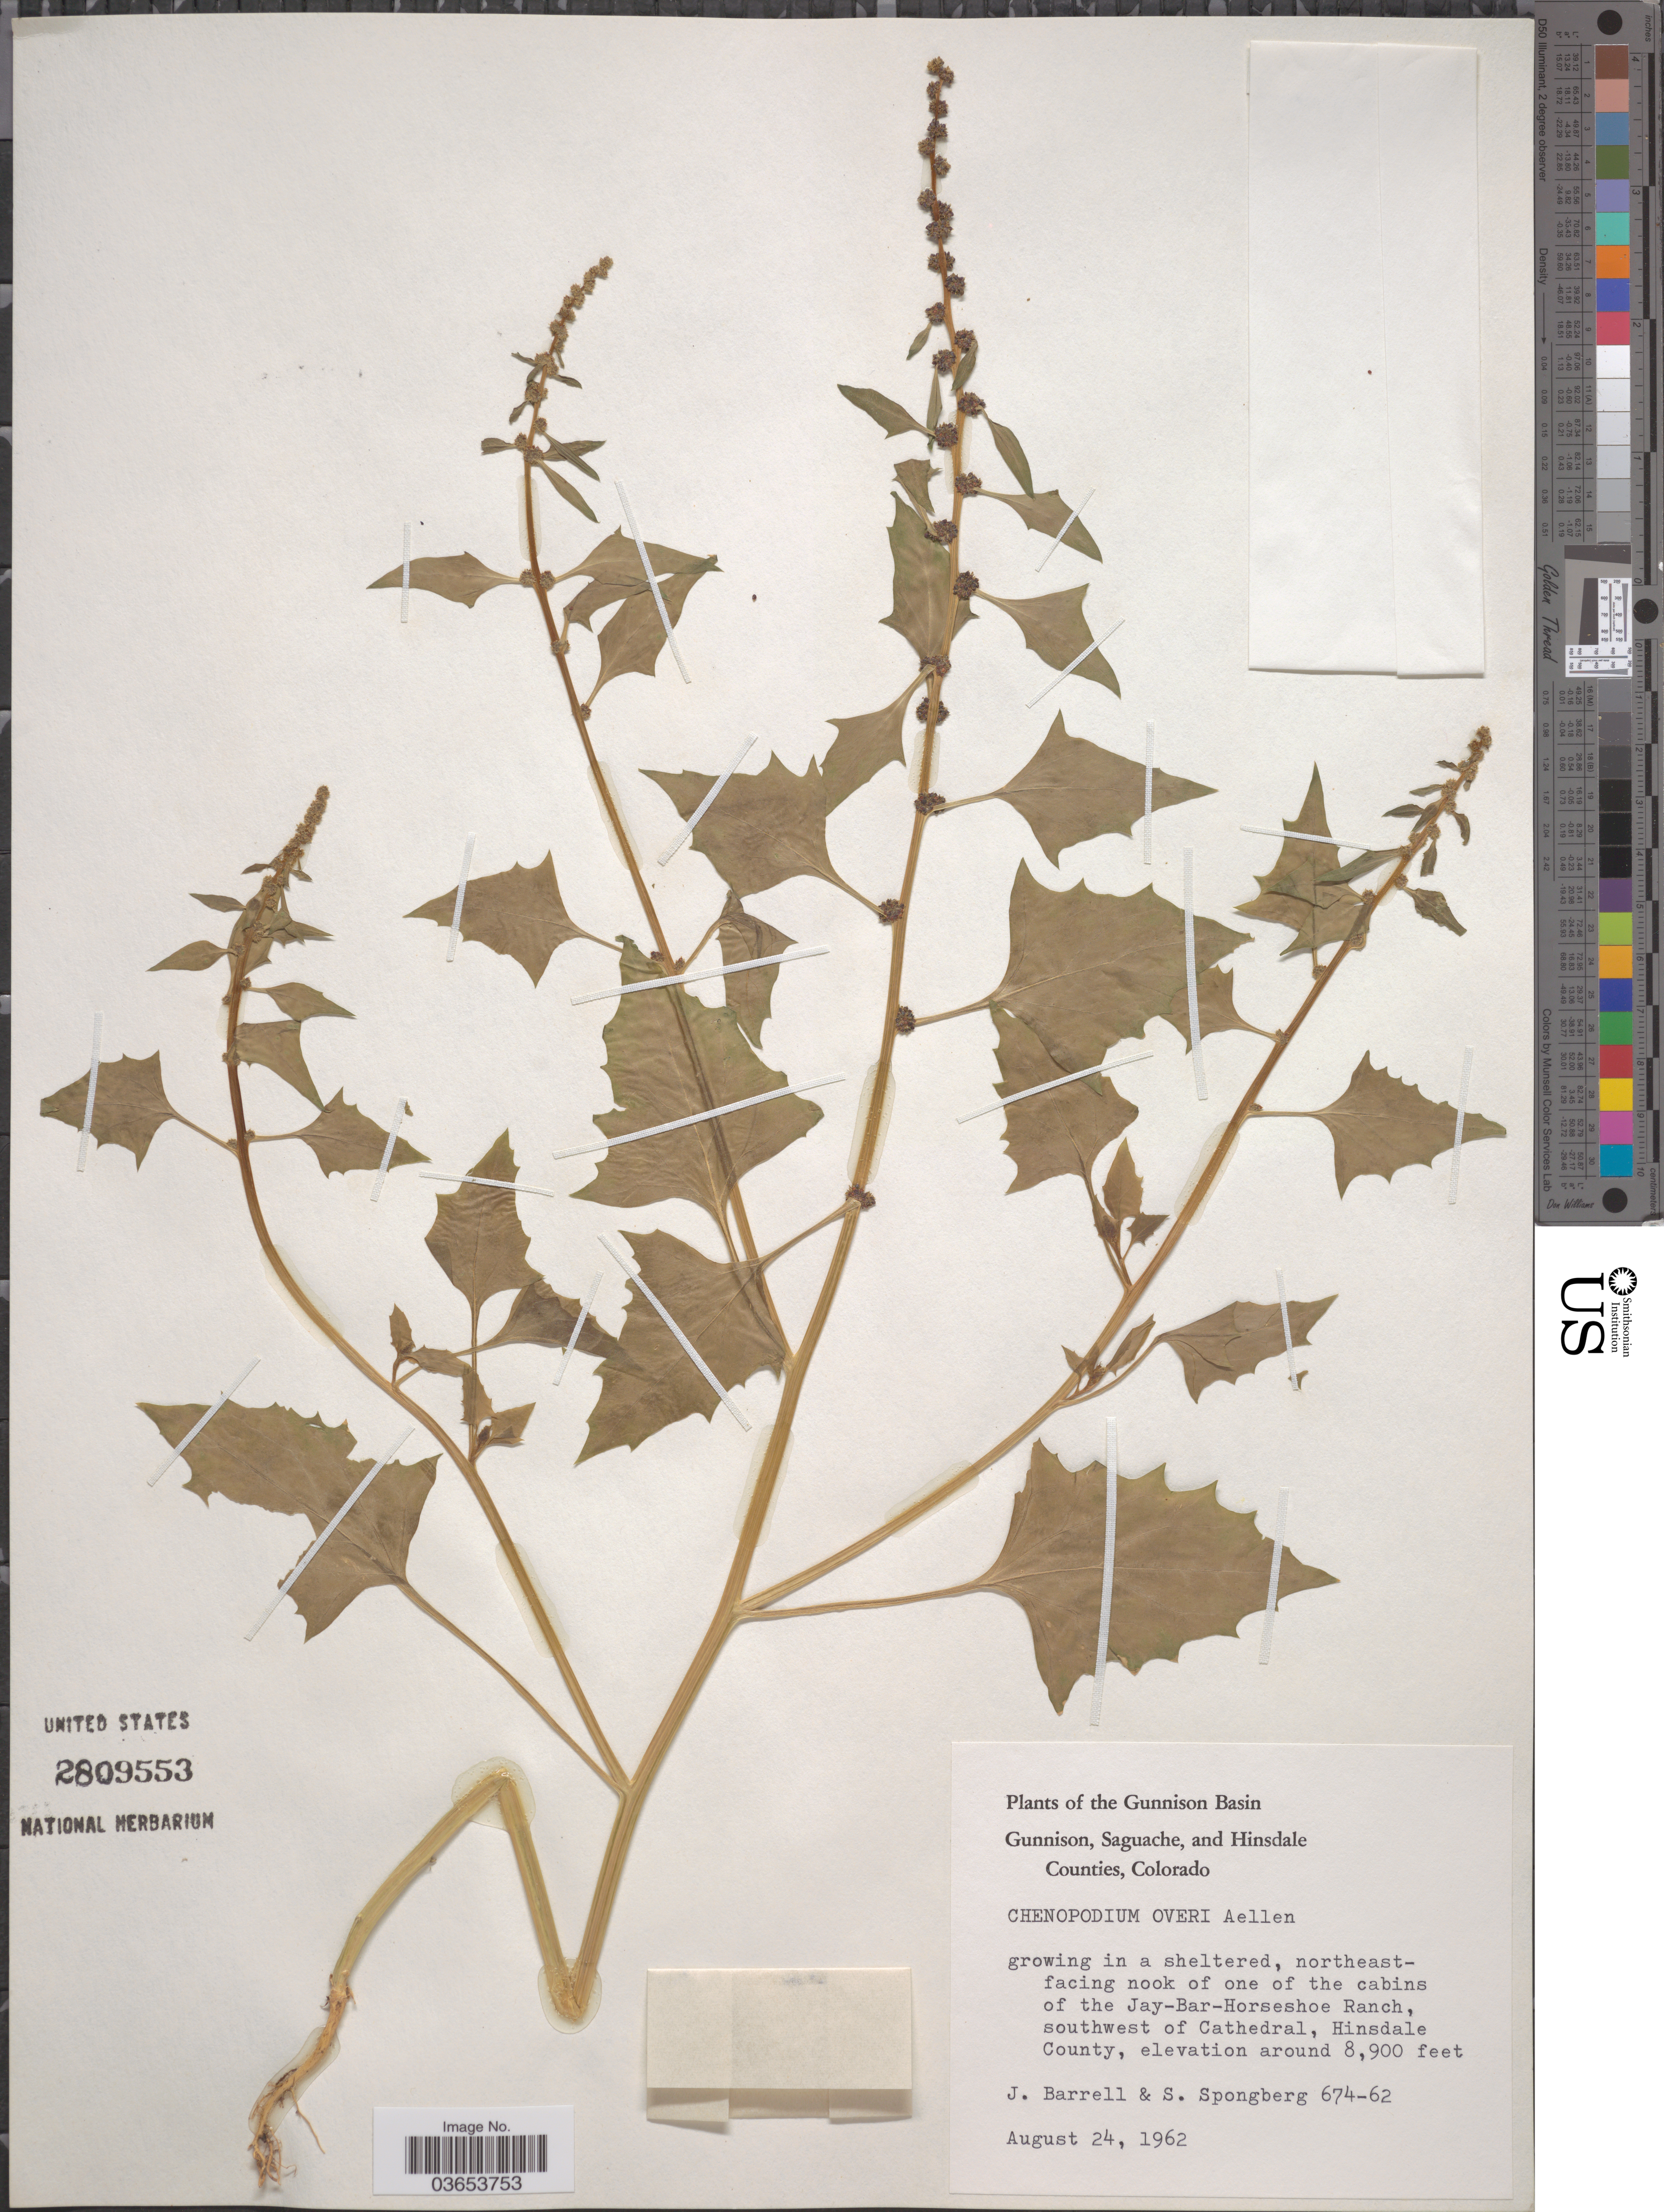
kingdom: Plantae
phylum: Tracheophyta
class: Magnoliopsida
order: Caryophyllales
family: Amaranthaceae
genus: Chenopodium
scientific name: Chenopodium overi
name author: Aellen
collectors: J. Barrell & S. A.Spongberg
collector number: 674-62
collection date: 1962-08-24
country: United States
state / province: Colorado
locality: The Gunnison Basin. Northeast-facing nook of one of the cabins of the Jay-Bar-Horseshoe Ranch, southwest of Cathedral, Hinsdale County.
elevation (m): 2713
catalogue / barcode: US 2809553